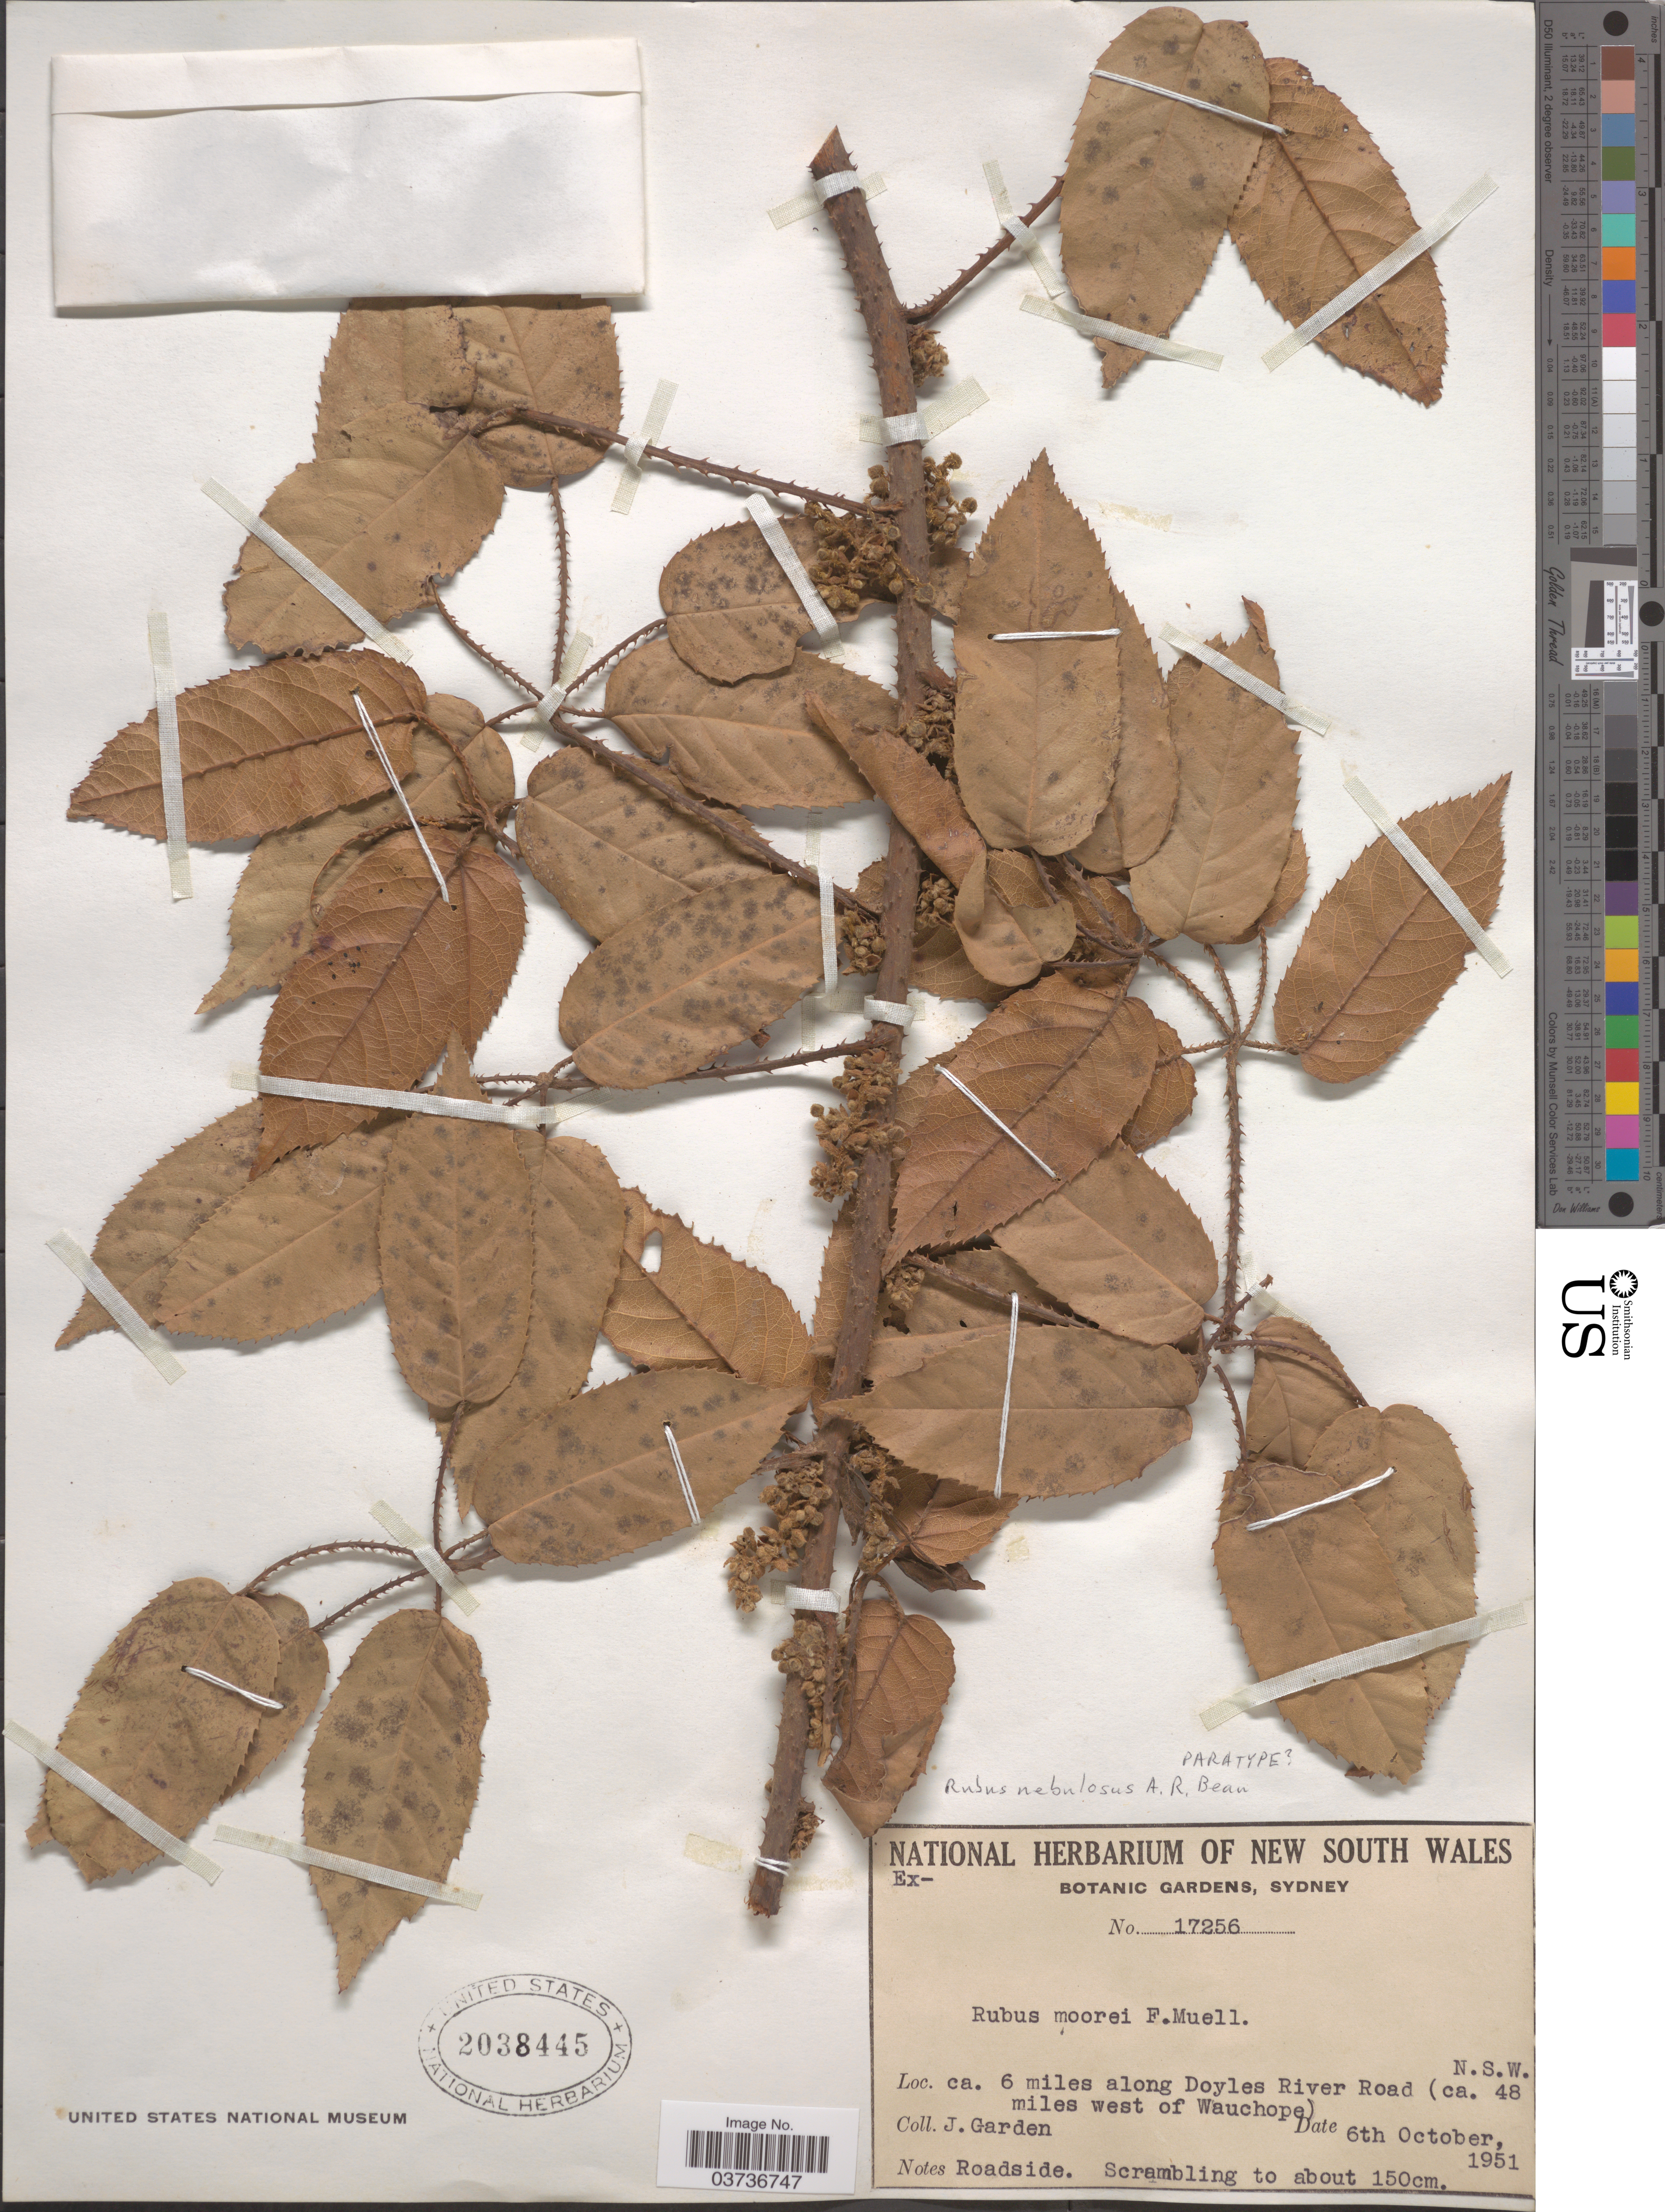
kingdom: Plantae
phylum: Tracheophyta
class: Magnoliopsida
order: Rosales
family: Rosaceae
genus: Rubus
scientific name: Rubus nebulosus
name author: A.R. Bean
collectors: J. Thompson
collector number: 17256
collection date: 1951-10-06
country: Australia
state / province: New South Wales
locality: Ca. 6 miles along Doyles River Road (ca. 48 miles west of Wauchope).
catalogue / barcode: US 2038445